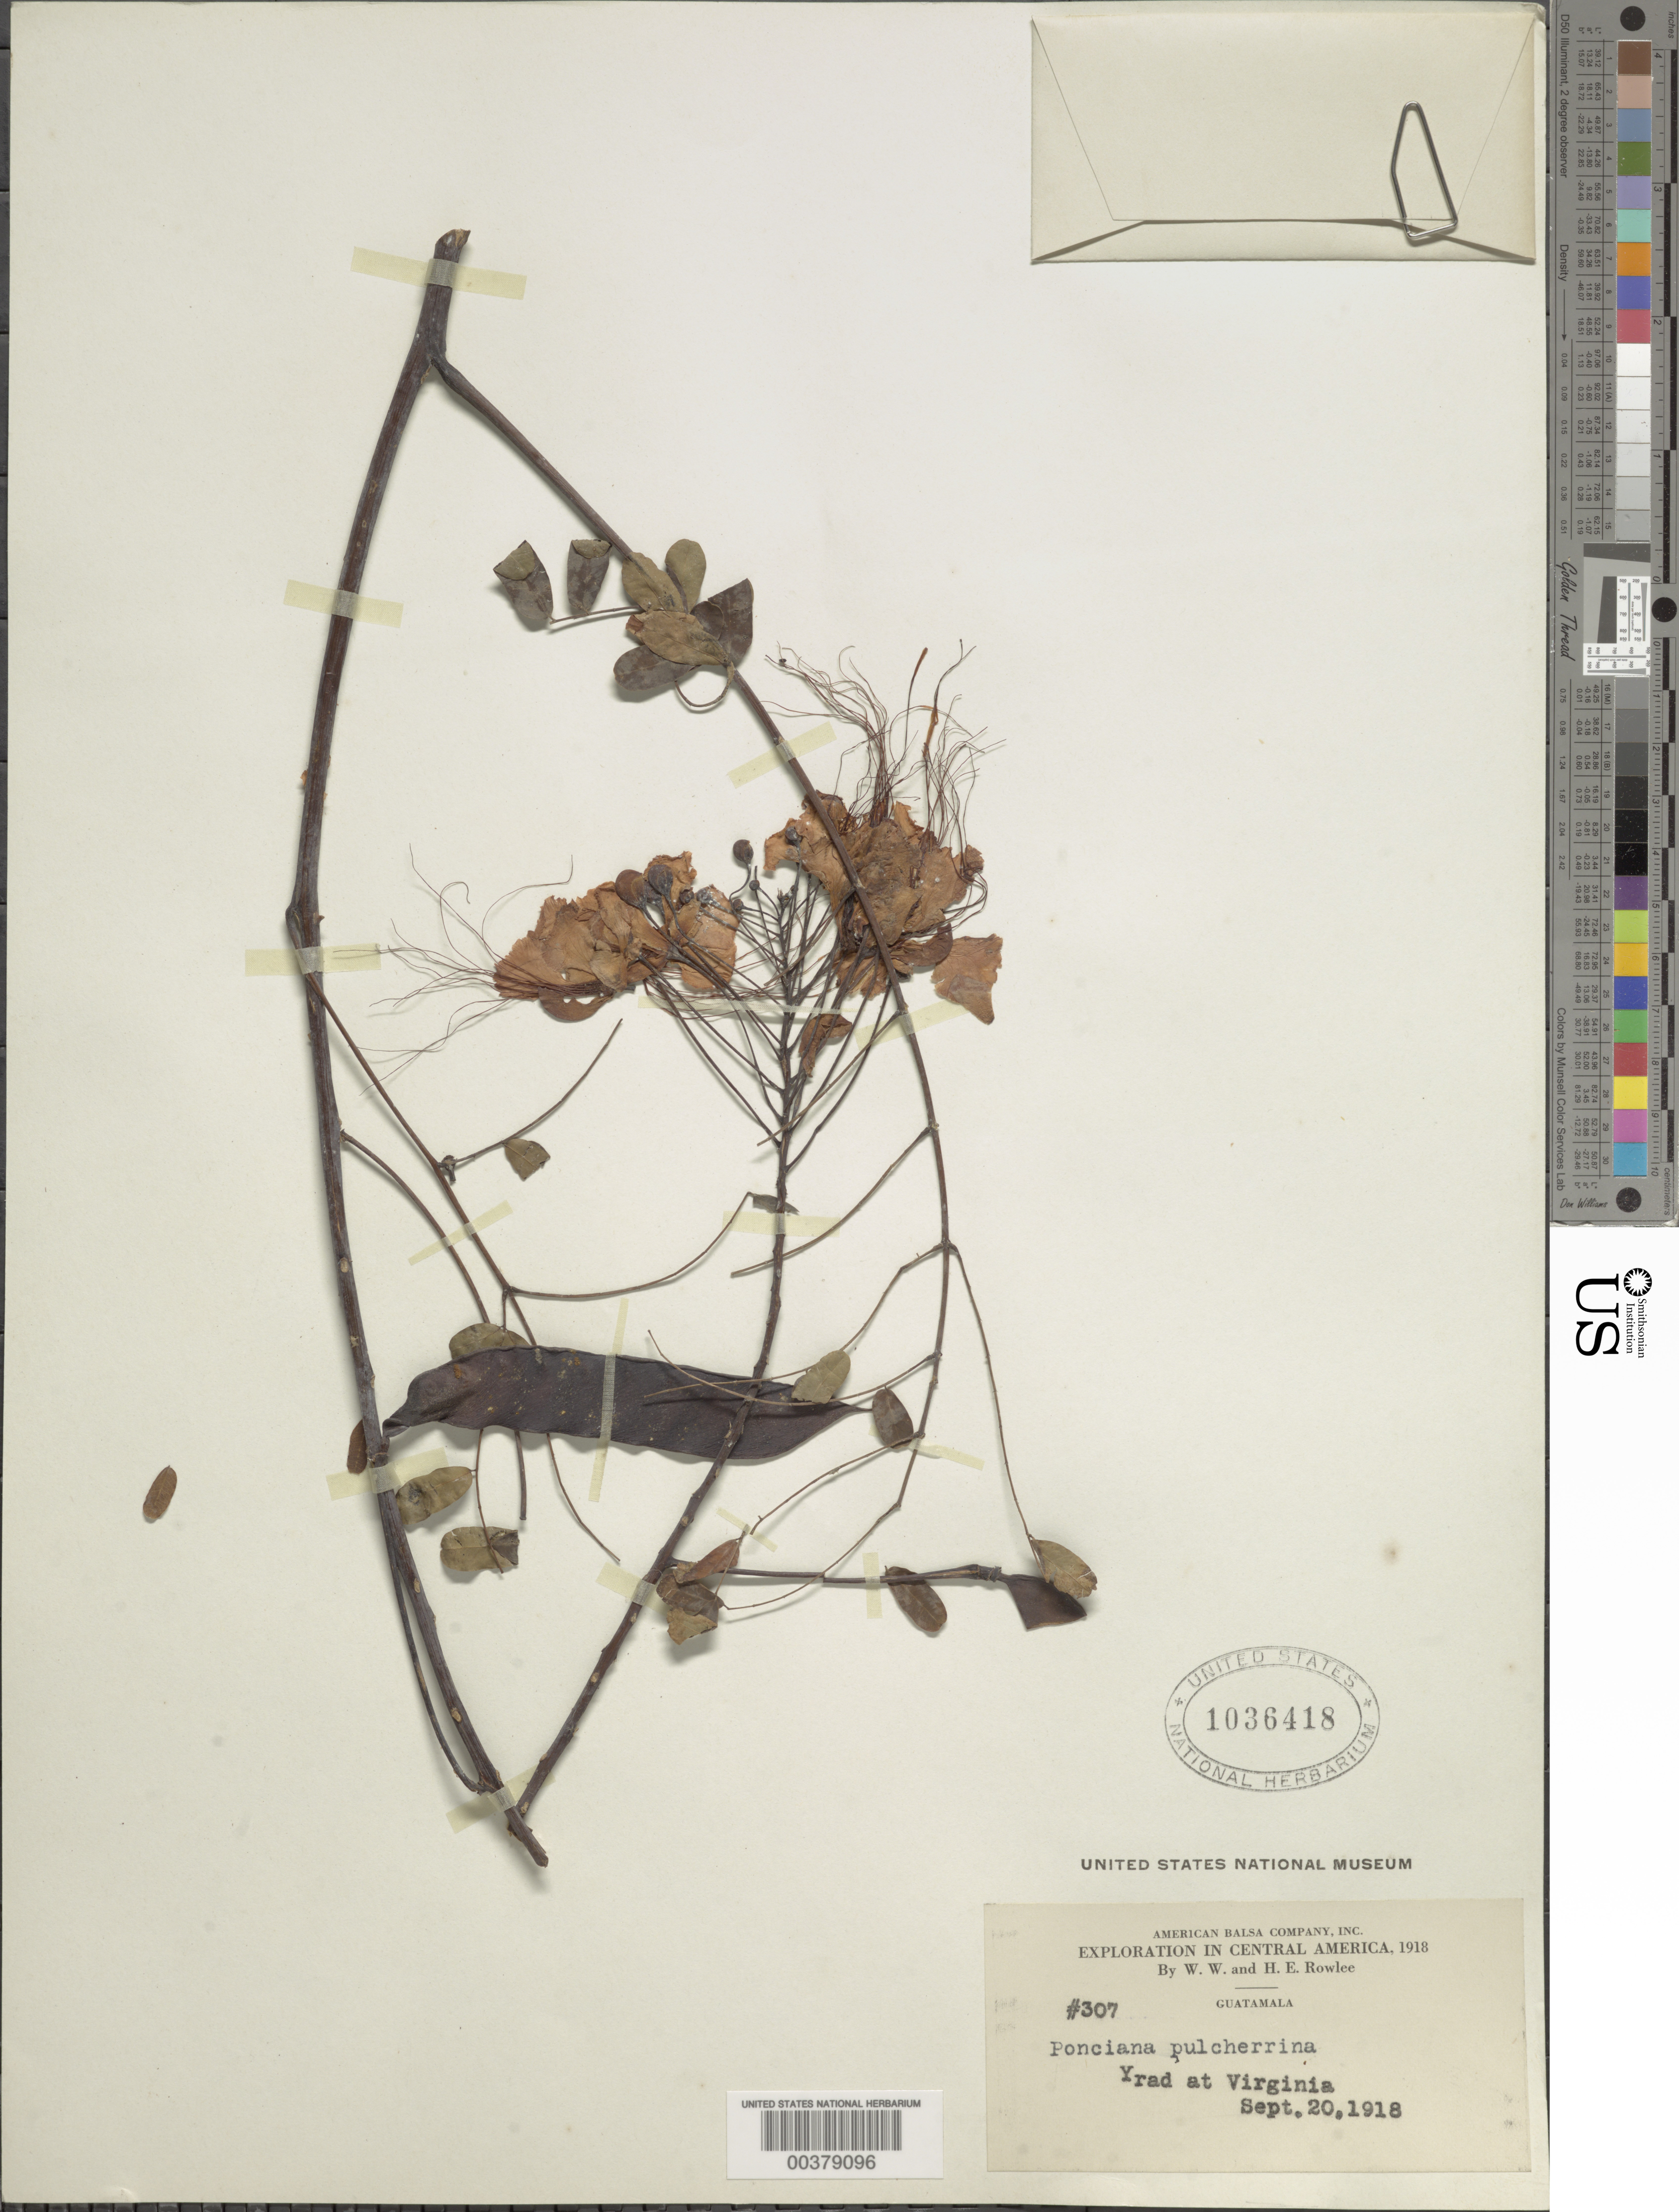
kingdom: Plantae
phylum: Tracheophyta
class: Magnoliopsida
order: Fabales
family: Fabaceae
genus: Caesalpinia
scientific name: Caesalpinia pulcherrima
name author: (L.) Sw.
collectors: W. W. Rowlee & H. E. Rowlee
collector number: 307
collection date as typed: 20 Sep 1918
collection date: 1918-09-20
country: Guatemala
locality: Yrad at virginia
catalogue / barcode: US 1036418